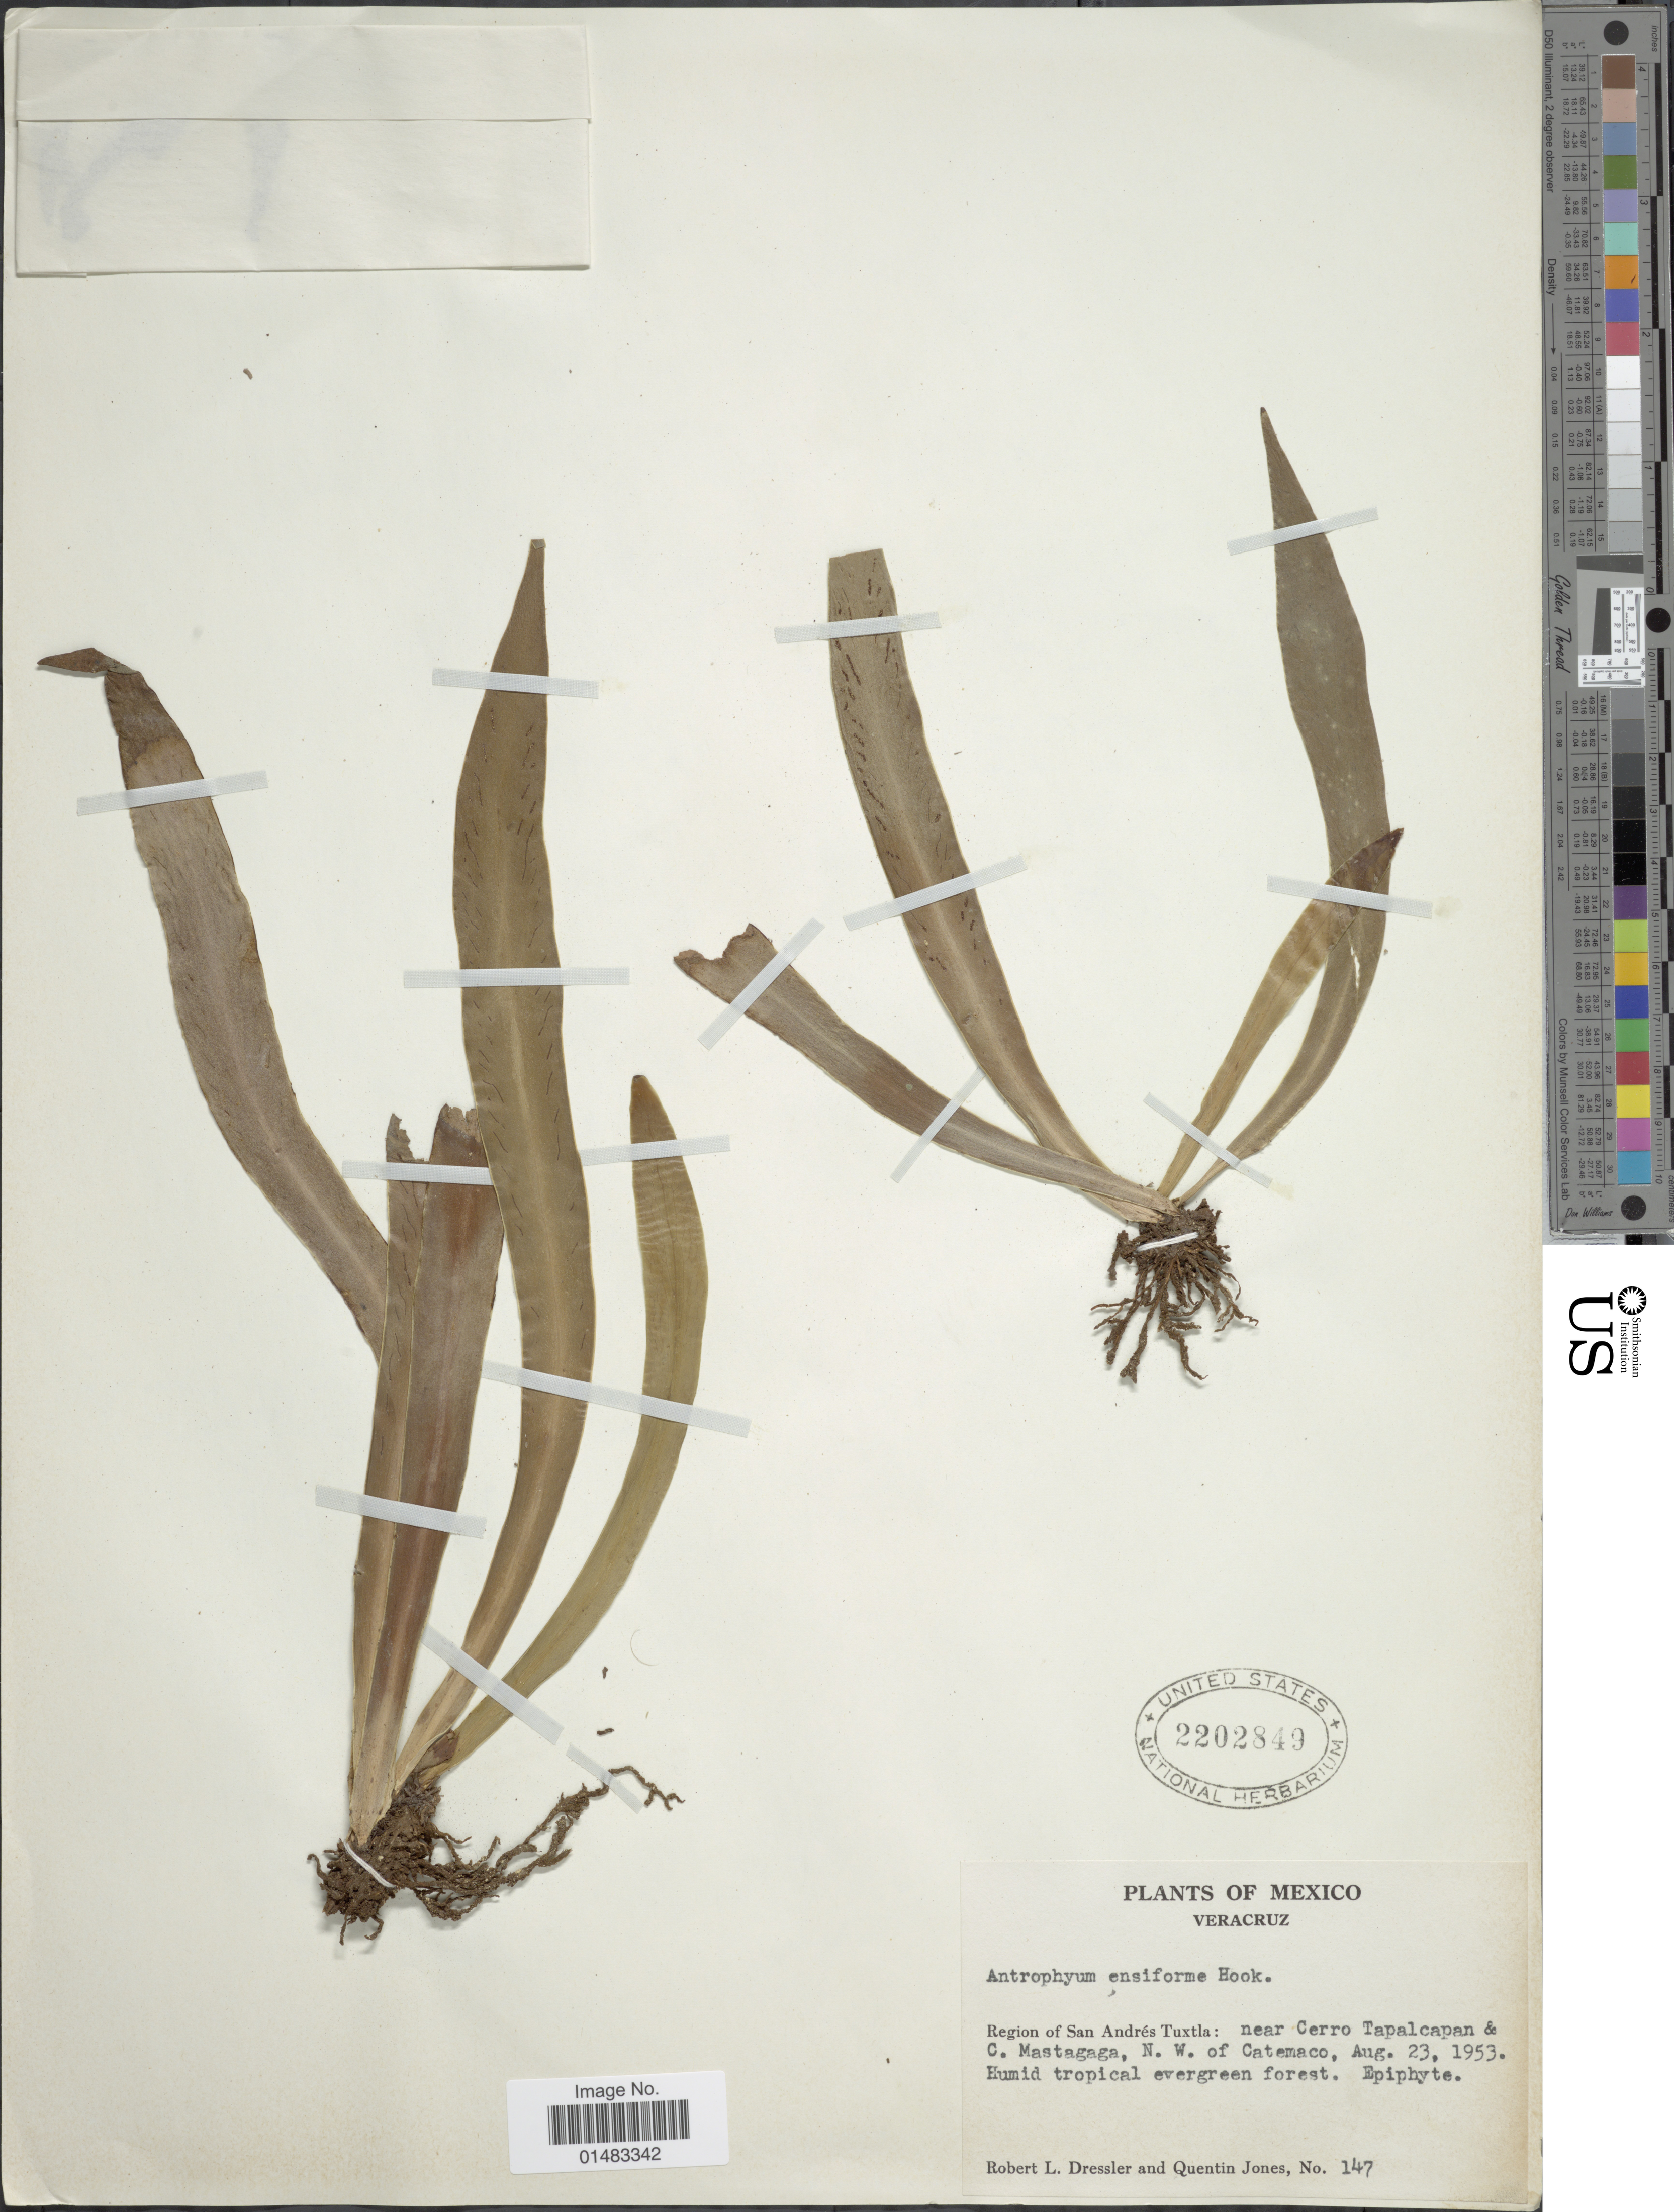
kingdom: Plantae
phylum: Tracheophyta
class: Polypodiopsida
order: Polypodiales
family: Pteridaceae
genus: Scoliosorus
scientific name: Scoliosorus ensiformis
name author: (Hook.) T. Moore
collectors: R. Dressler & Q. Jones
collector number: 147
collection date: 1953-08-23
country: Mexico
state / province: Veracruz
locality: Plants of Mexico, Region of San Andres Tuxtla: near Cerro Tapalcapan & C. Mastagaga, N.W. of Catemaco, Eumid tropical evergreen forest. Epiphyte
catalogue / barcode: US 2202849